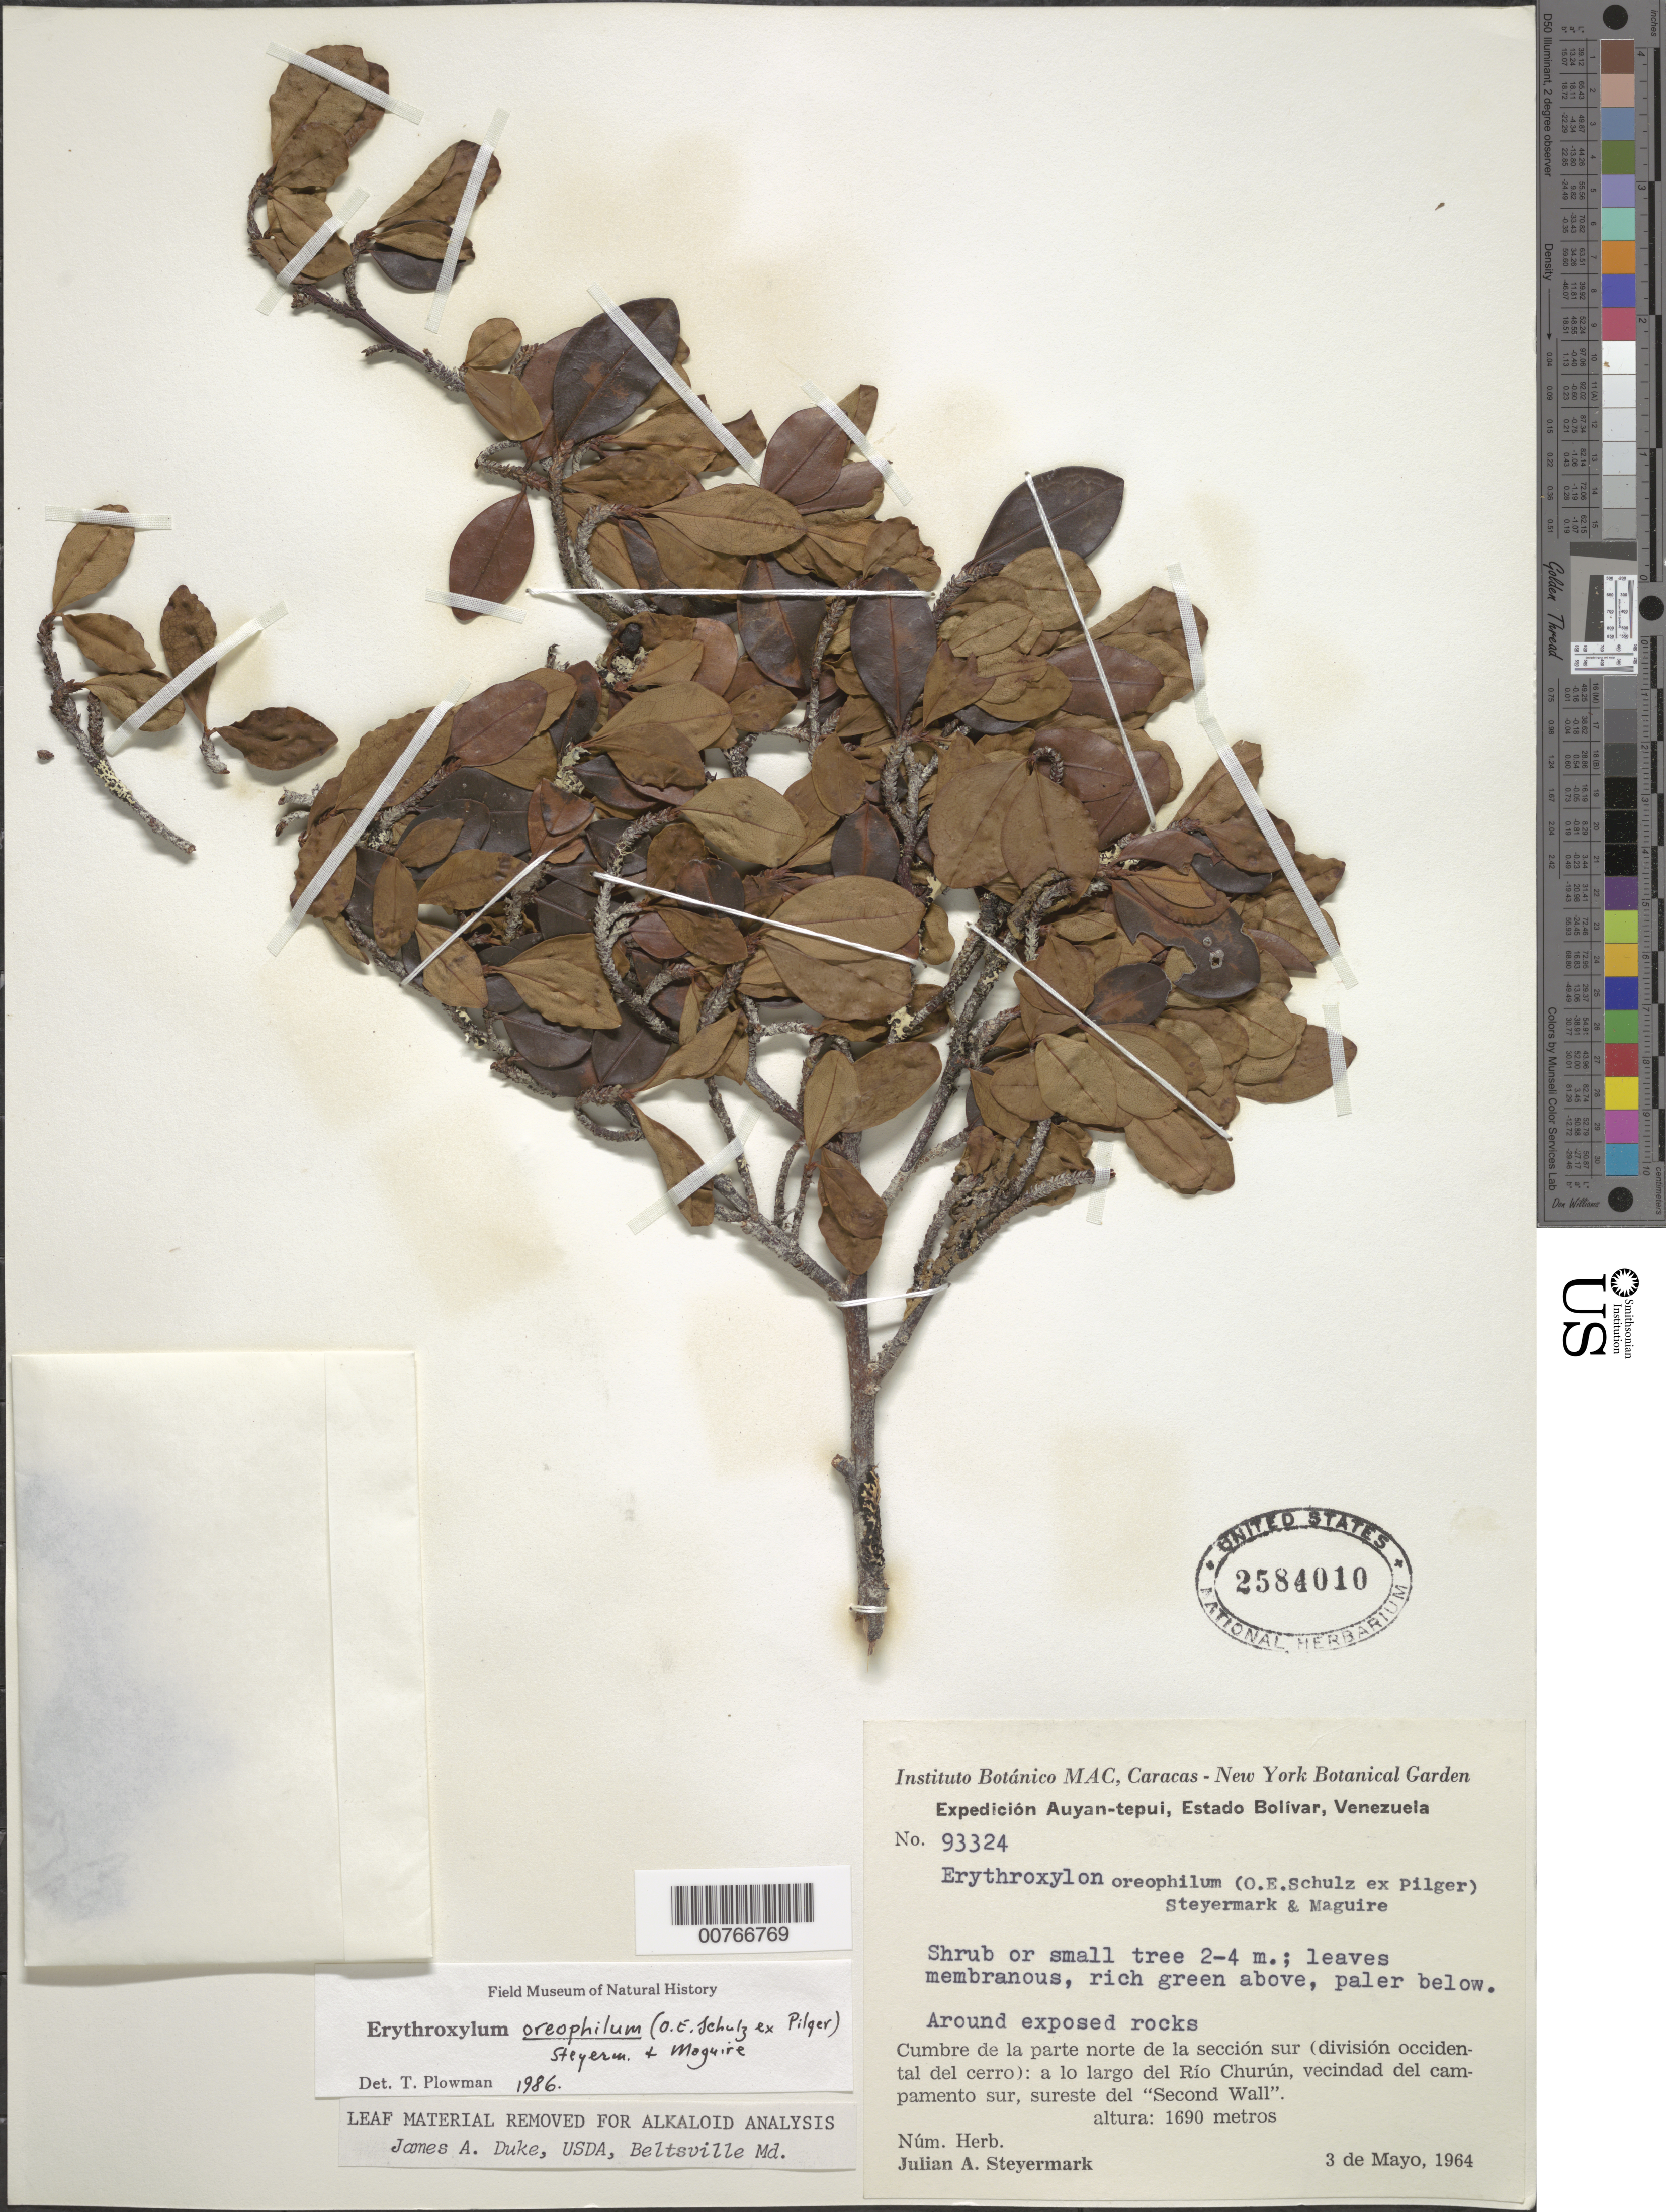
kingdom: Plantae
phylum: Tracheophyta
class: Magnoliopsida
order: Malpighiales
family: Erythroxylaceae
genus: Erythroxylum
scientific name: Erythroxylum oreophilum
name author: (O.E. Schulz ex Pilg.) Steyerm. & Maguire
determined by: Plowman, Timothy C.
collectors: J. Steyermark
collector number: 93324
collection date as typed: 3-May-64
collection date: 1964-05-03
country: Venezuela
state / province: Bolívar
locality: Auyan-tepuí, cumbre de la parte norte de la seccion sur (division occidental del cerro); Río Churún, vic del campamento sur, SE del "Second Wall"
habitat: Exposed rocks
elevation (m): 1690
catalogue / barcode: US 2584010